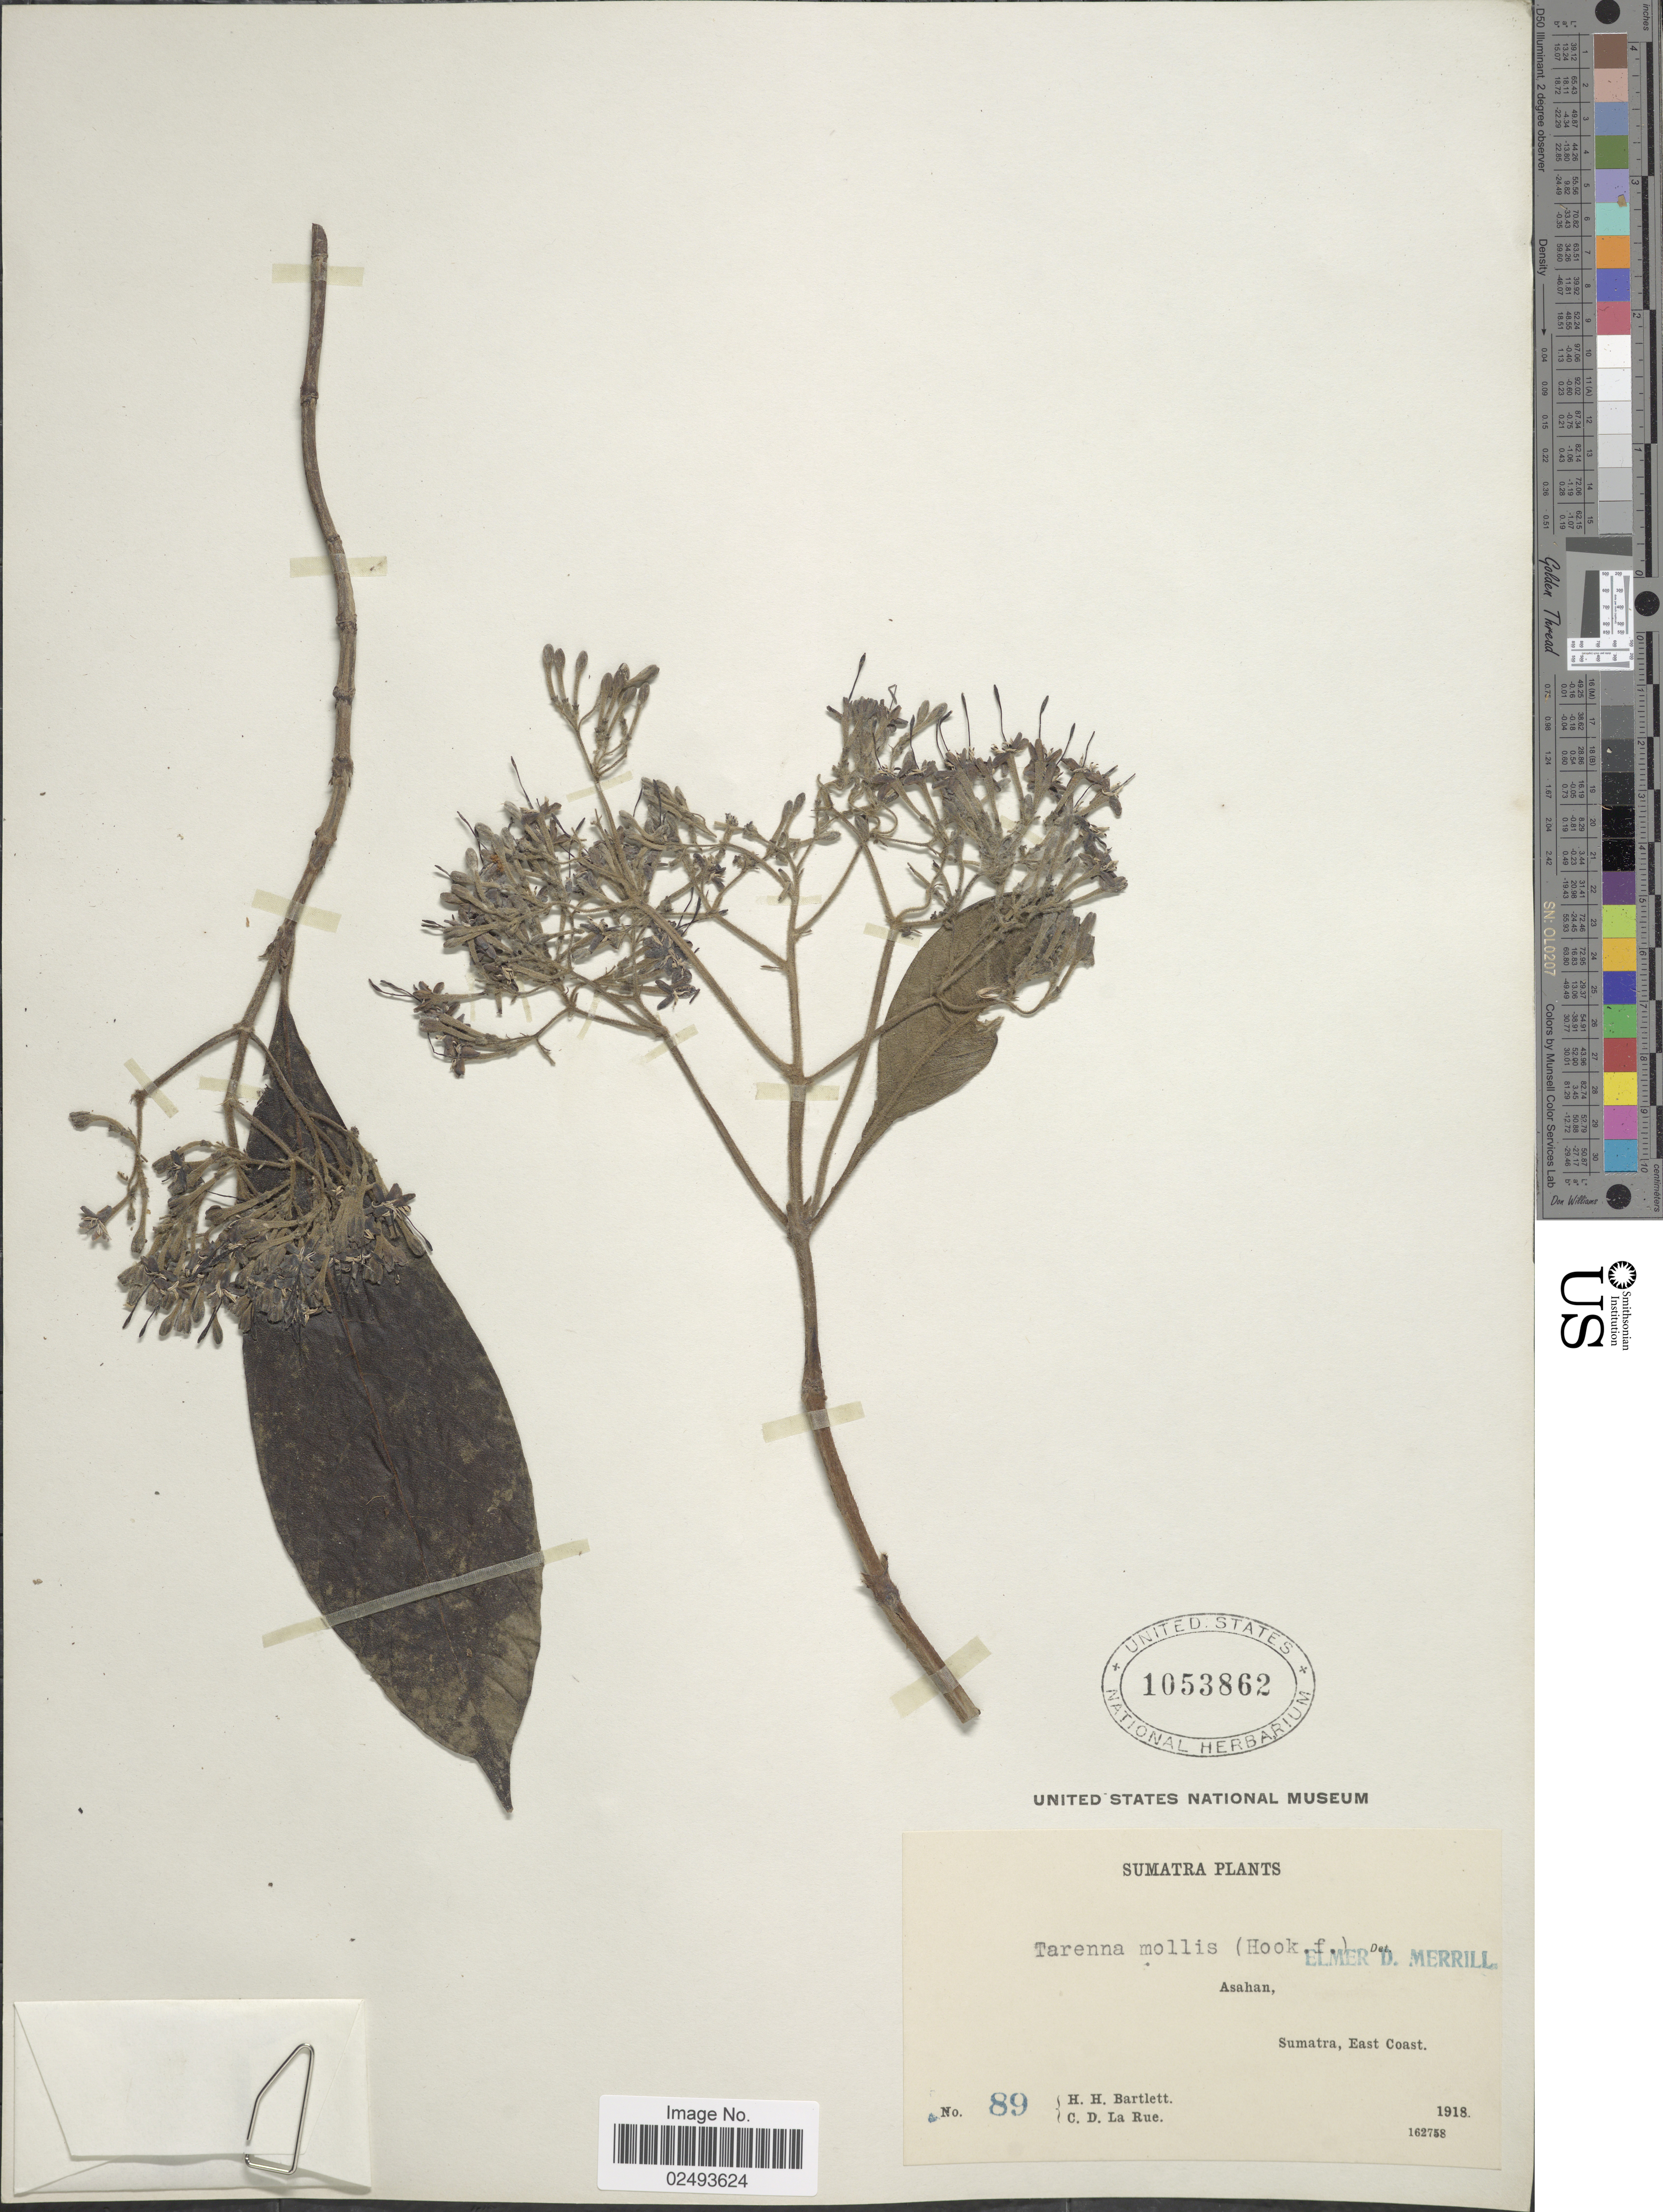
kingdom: Plantae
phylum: Tracheophyta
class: Magnoliopsida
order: Gentianales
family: Rubiaceae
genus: Tarenna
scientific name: Tarenna mollis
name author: (Wall. ex Hook. f.) B.L. Rob.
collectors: H. H. Bartlett & C. La Rue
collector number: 89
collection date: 1918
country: Indonesia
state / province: Sumatra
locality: Asahan, Sumatra, East Coast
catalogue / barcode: US 1053862